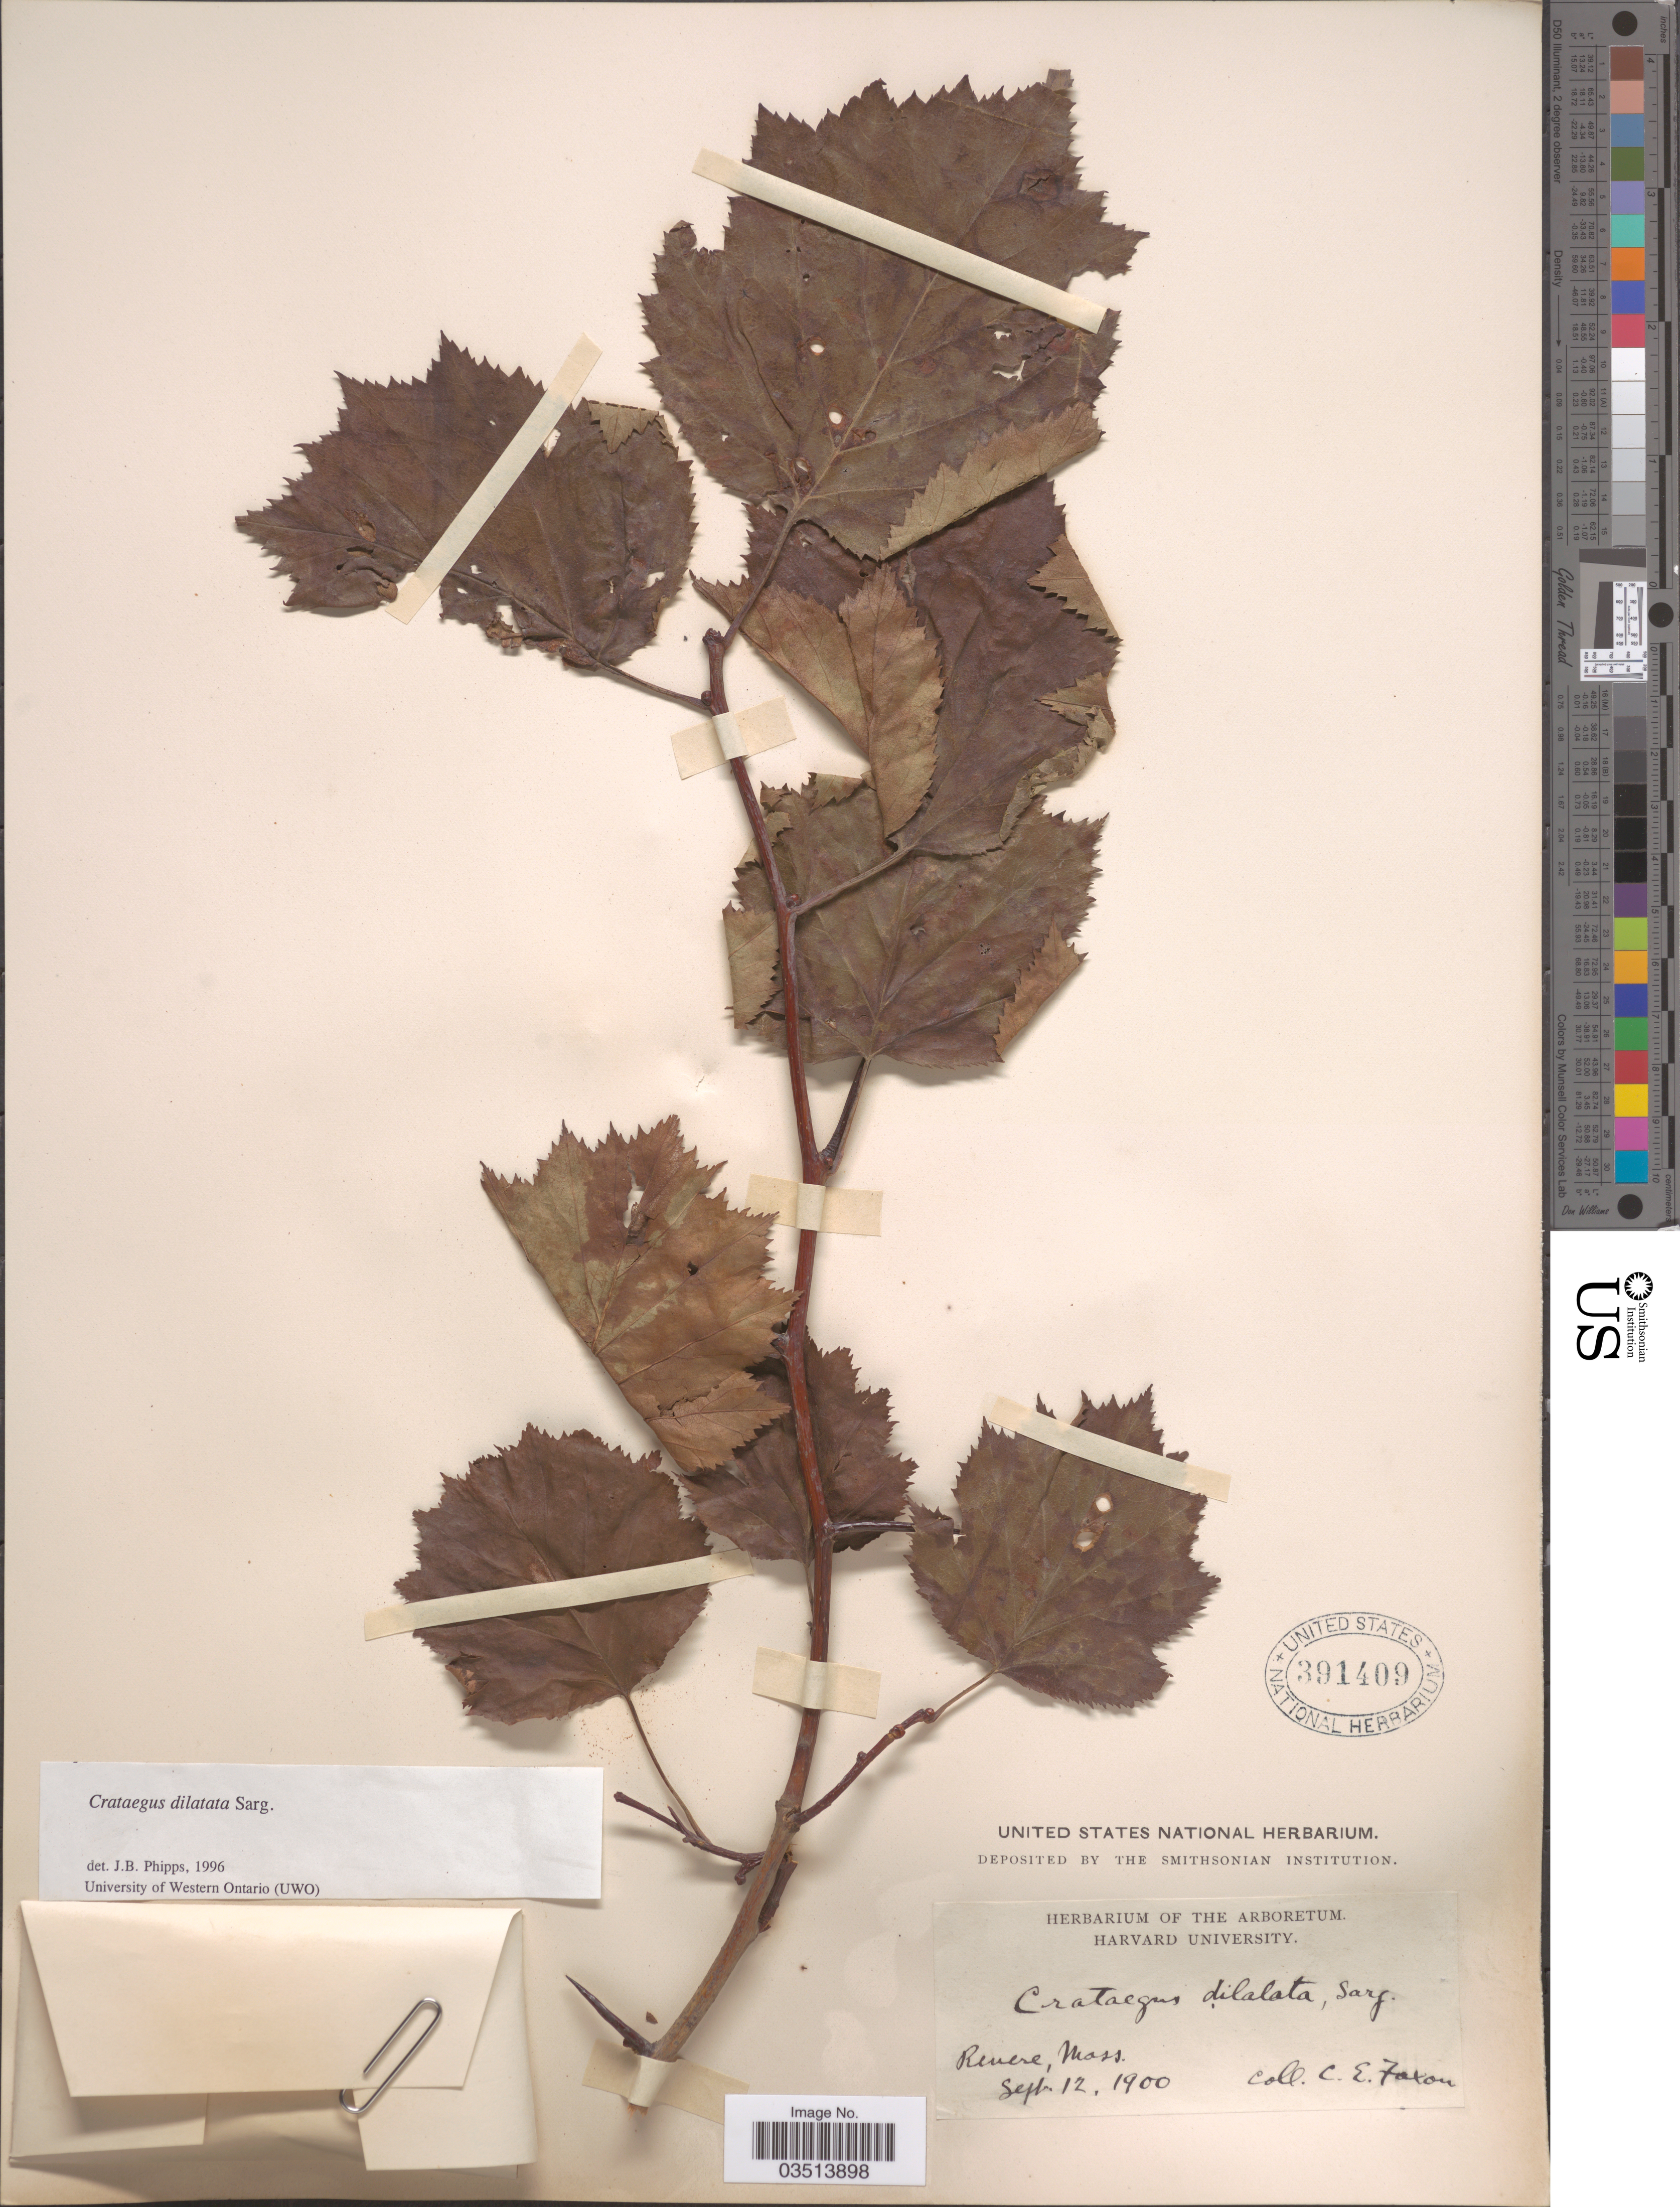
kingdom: Plantae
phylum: Tracheophyta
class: Magnoliopsida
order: Rosales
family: Rosaceae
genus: Crataegus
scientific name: Crataegus coccinioides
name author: Ashe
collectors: C. Faxon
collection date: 1900-09-12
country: United States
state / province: Massachusetts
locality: Revere.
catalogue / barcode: US 391409